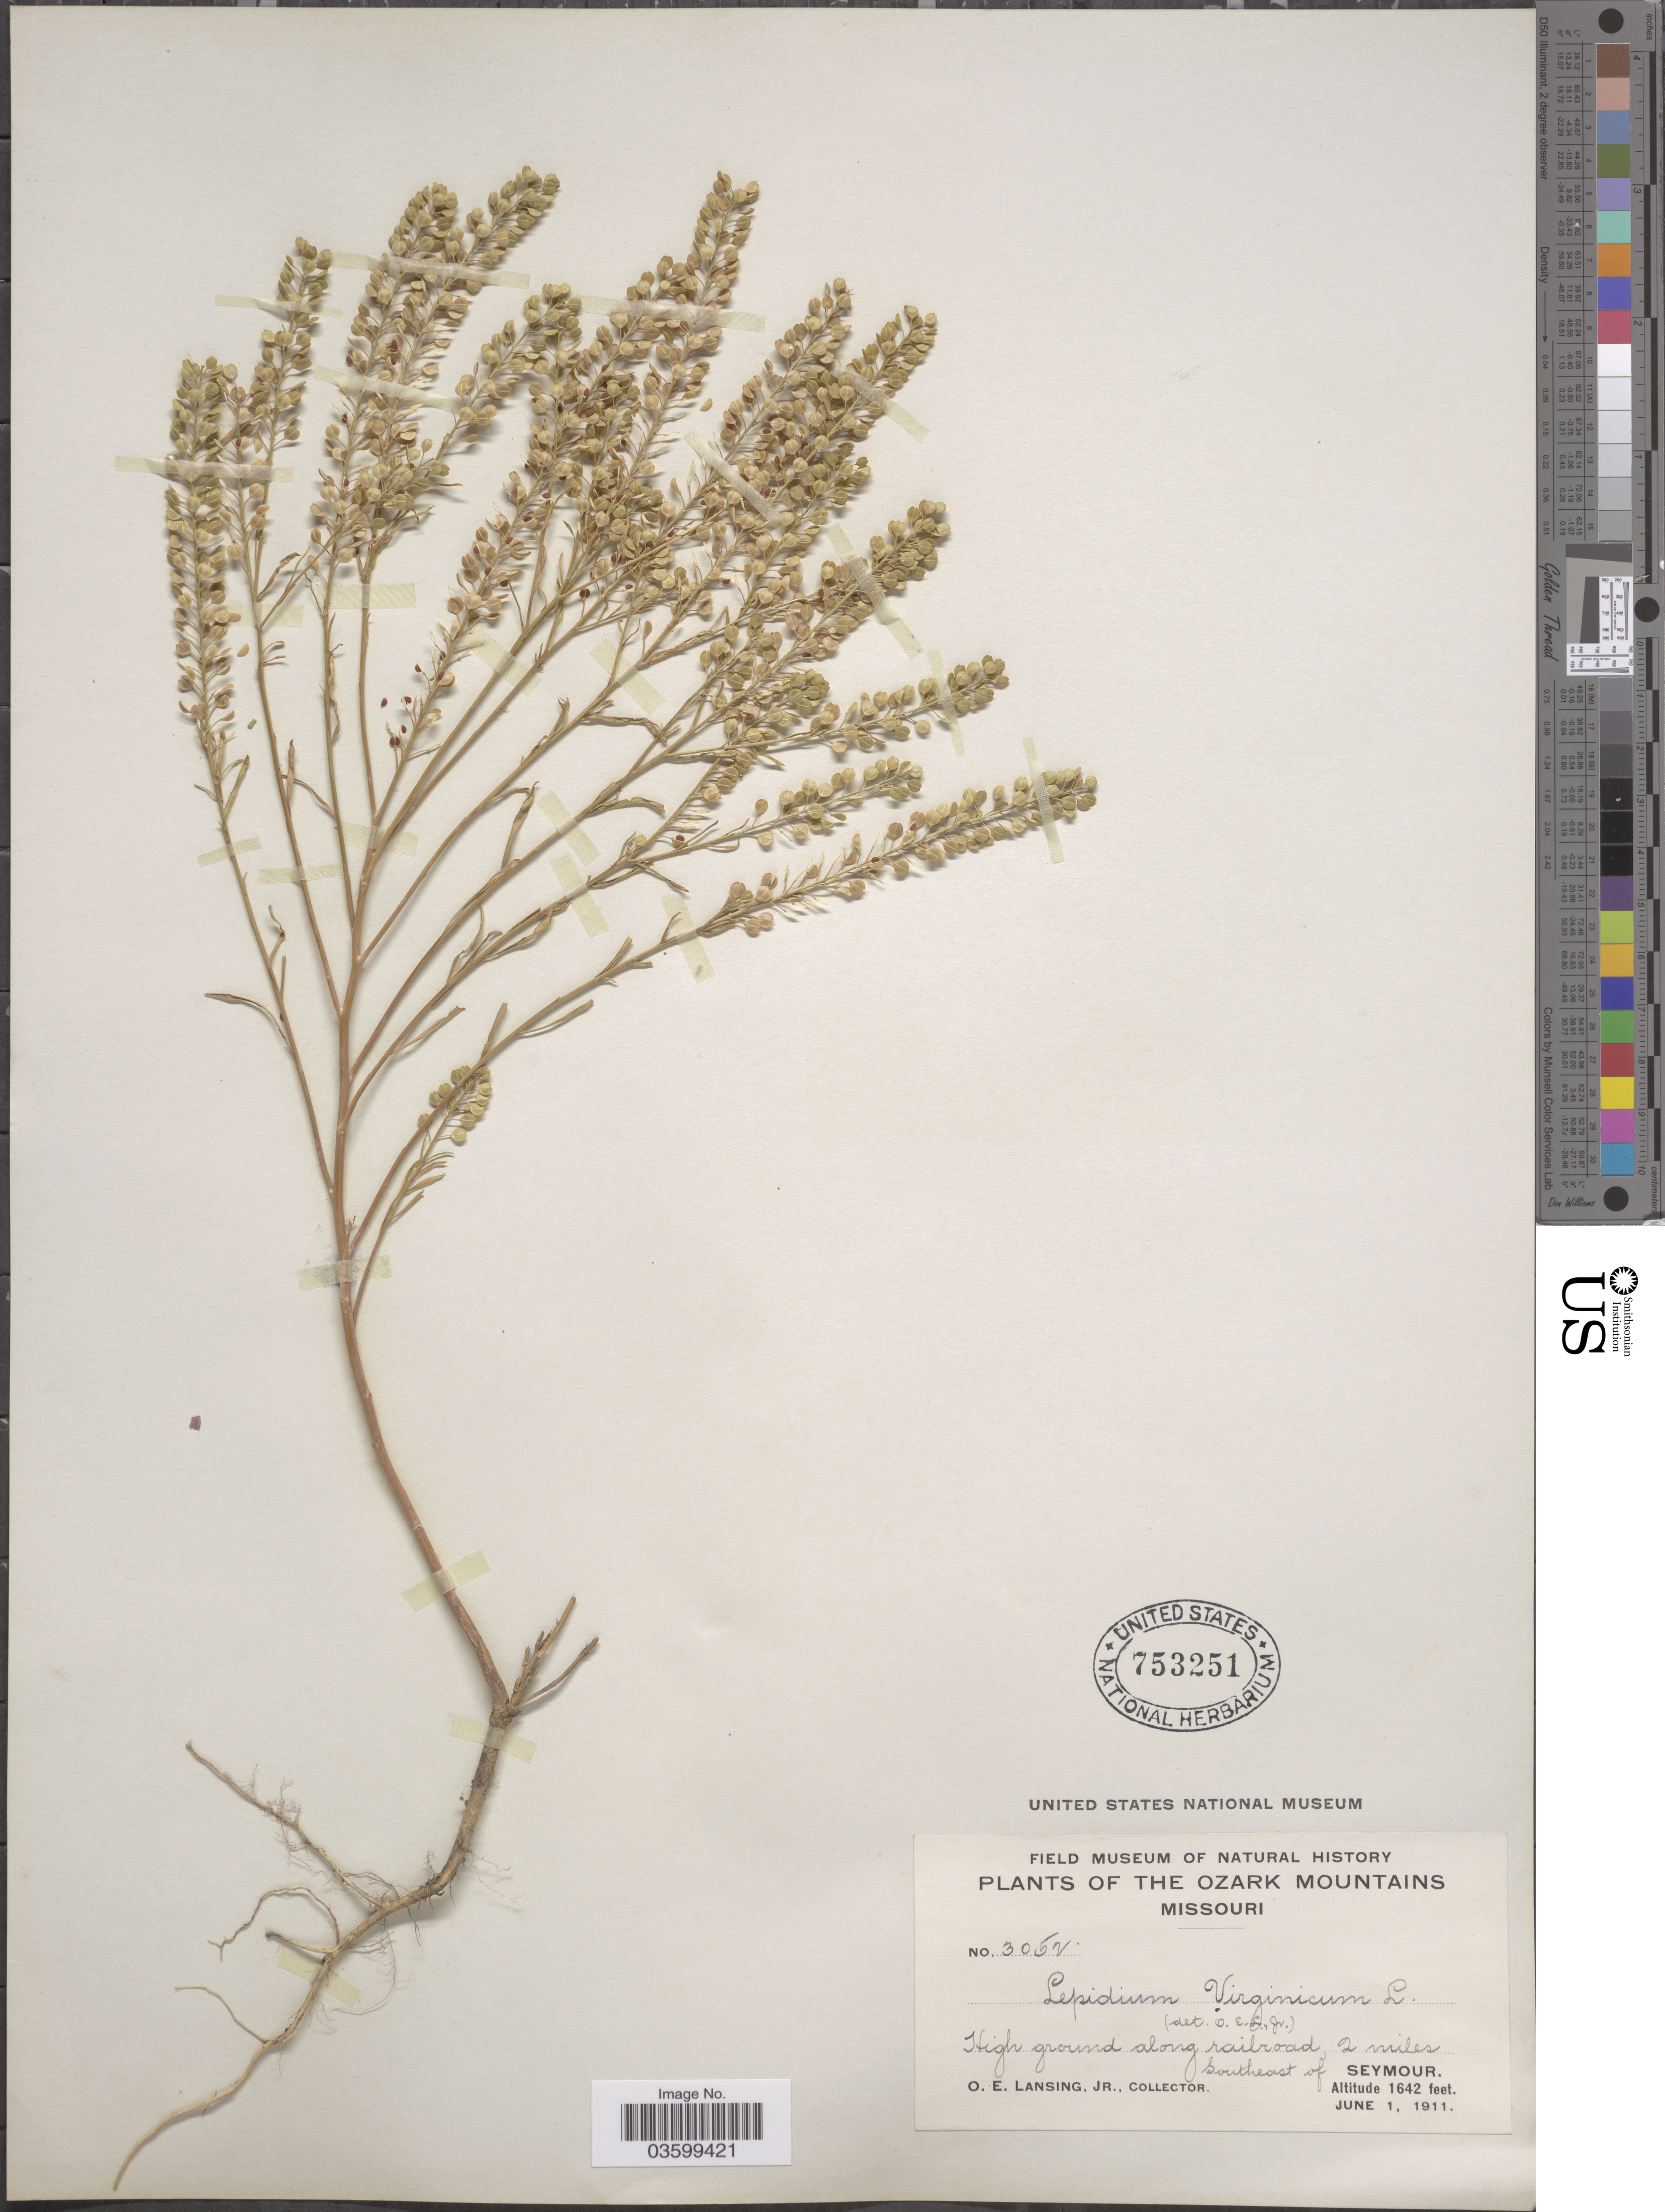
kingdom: Plantae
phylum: Tracheophyta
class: Magnoliopsida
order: Brassicales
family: Brassicaceae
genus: Lepidium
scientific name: Lepidium virginicum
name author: L.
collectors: O. Lansing Jr.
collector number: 3052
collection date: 1911-06-01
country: United States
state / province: Missouri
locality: The Ozark Mountais. High ground along railroad, 2 miles southeast of Seymour.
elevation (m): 500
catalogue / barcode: US 753251